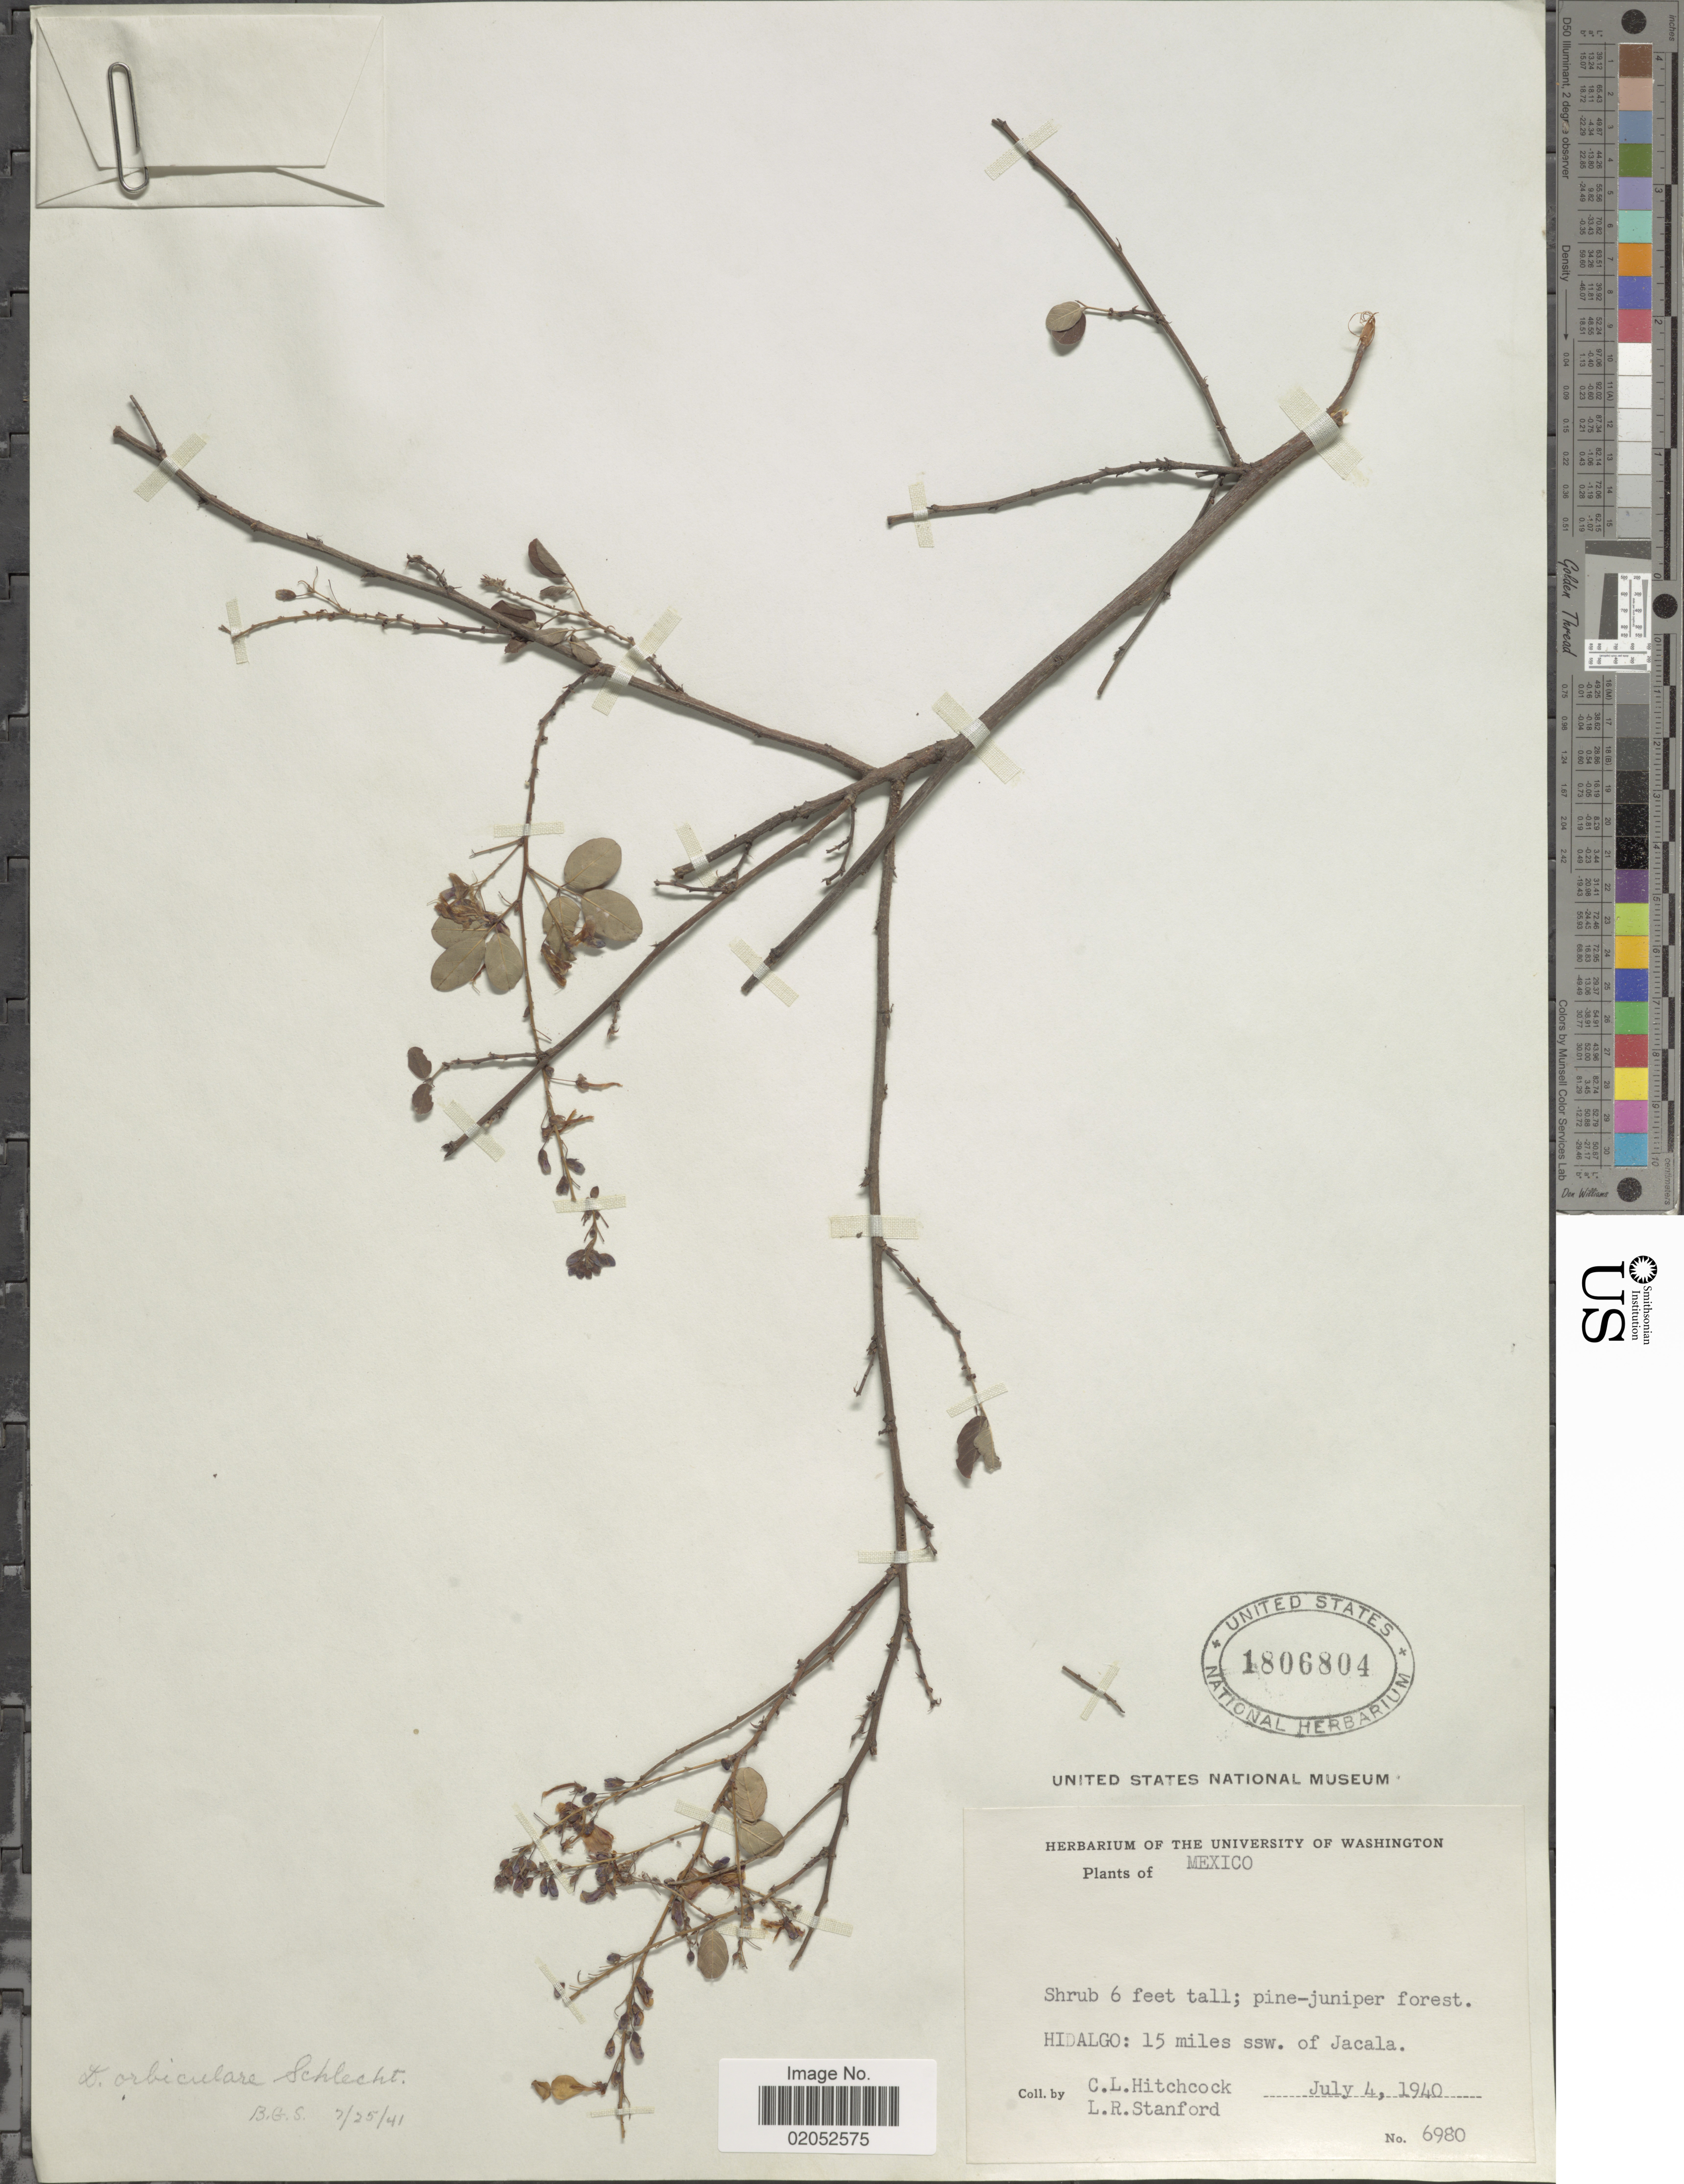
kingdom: Plantae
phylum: Tracheophyta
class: Magnoliopsida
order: Fabales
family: Fabaceae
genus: Desmodium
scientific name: Desmodium orbiculare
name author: Schltdl.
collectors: C. L. Hitchcock & L. R. Stanford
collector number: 6980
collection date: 1940-07-04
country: Mexico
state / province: Hidalgo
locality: Hidalgo: 15 miles ssw. of Jacala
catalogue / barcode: US 1806804